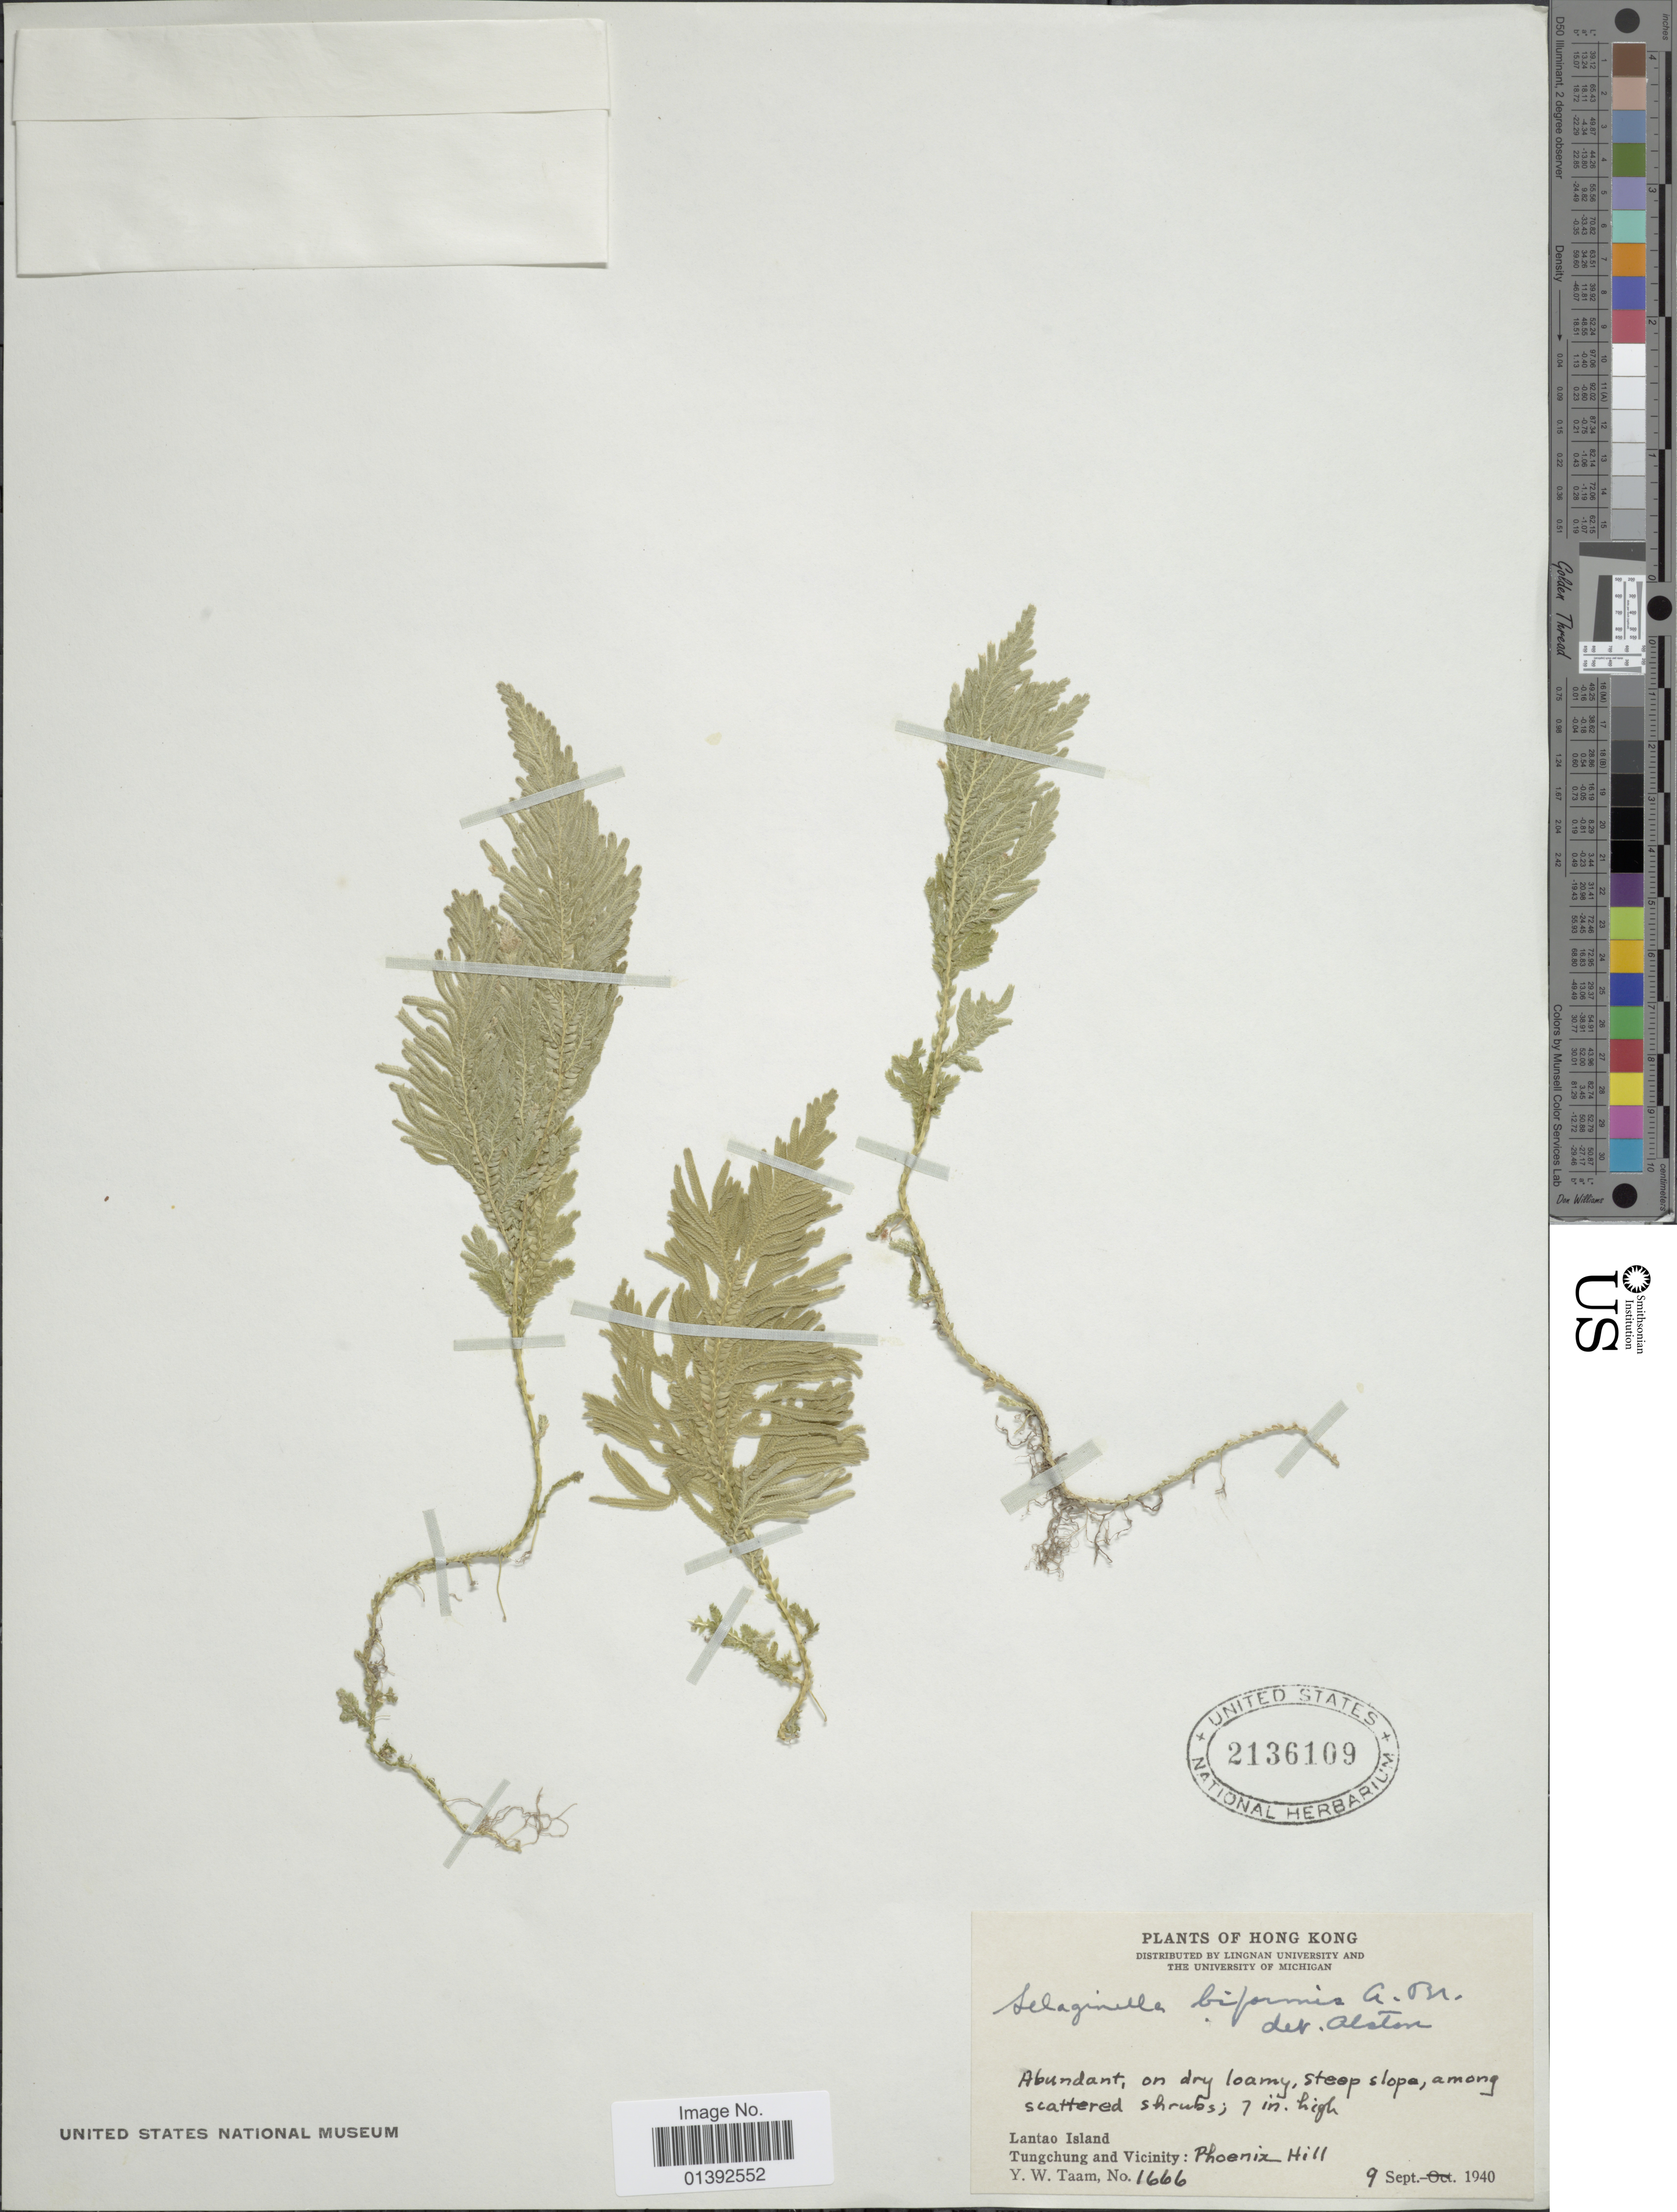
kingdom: Plantae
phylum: Tracheophyta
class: Lycopodiopsida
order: Selaginellales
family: Selaginellaceae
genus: Selaginella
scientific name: Selaginella biformis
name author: A. Braun ex Kuhn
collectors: Y. W. Taam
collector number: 1666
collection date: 1940-09-09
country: China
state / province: Hong Kong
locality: Lantao Island, Tungchung and Vicinity: Phoenix Hill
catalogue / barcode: US 2136109